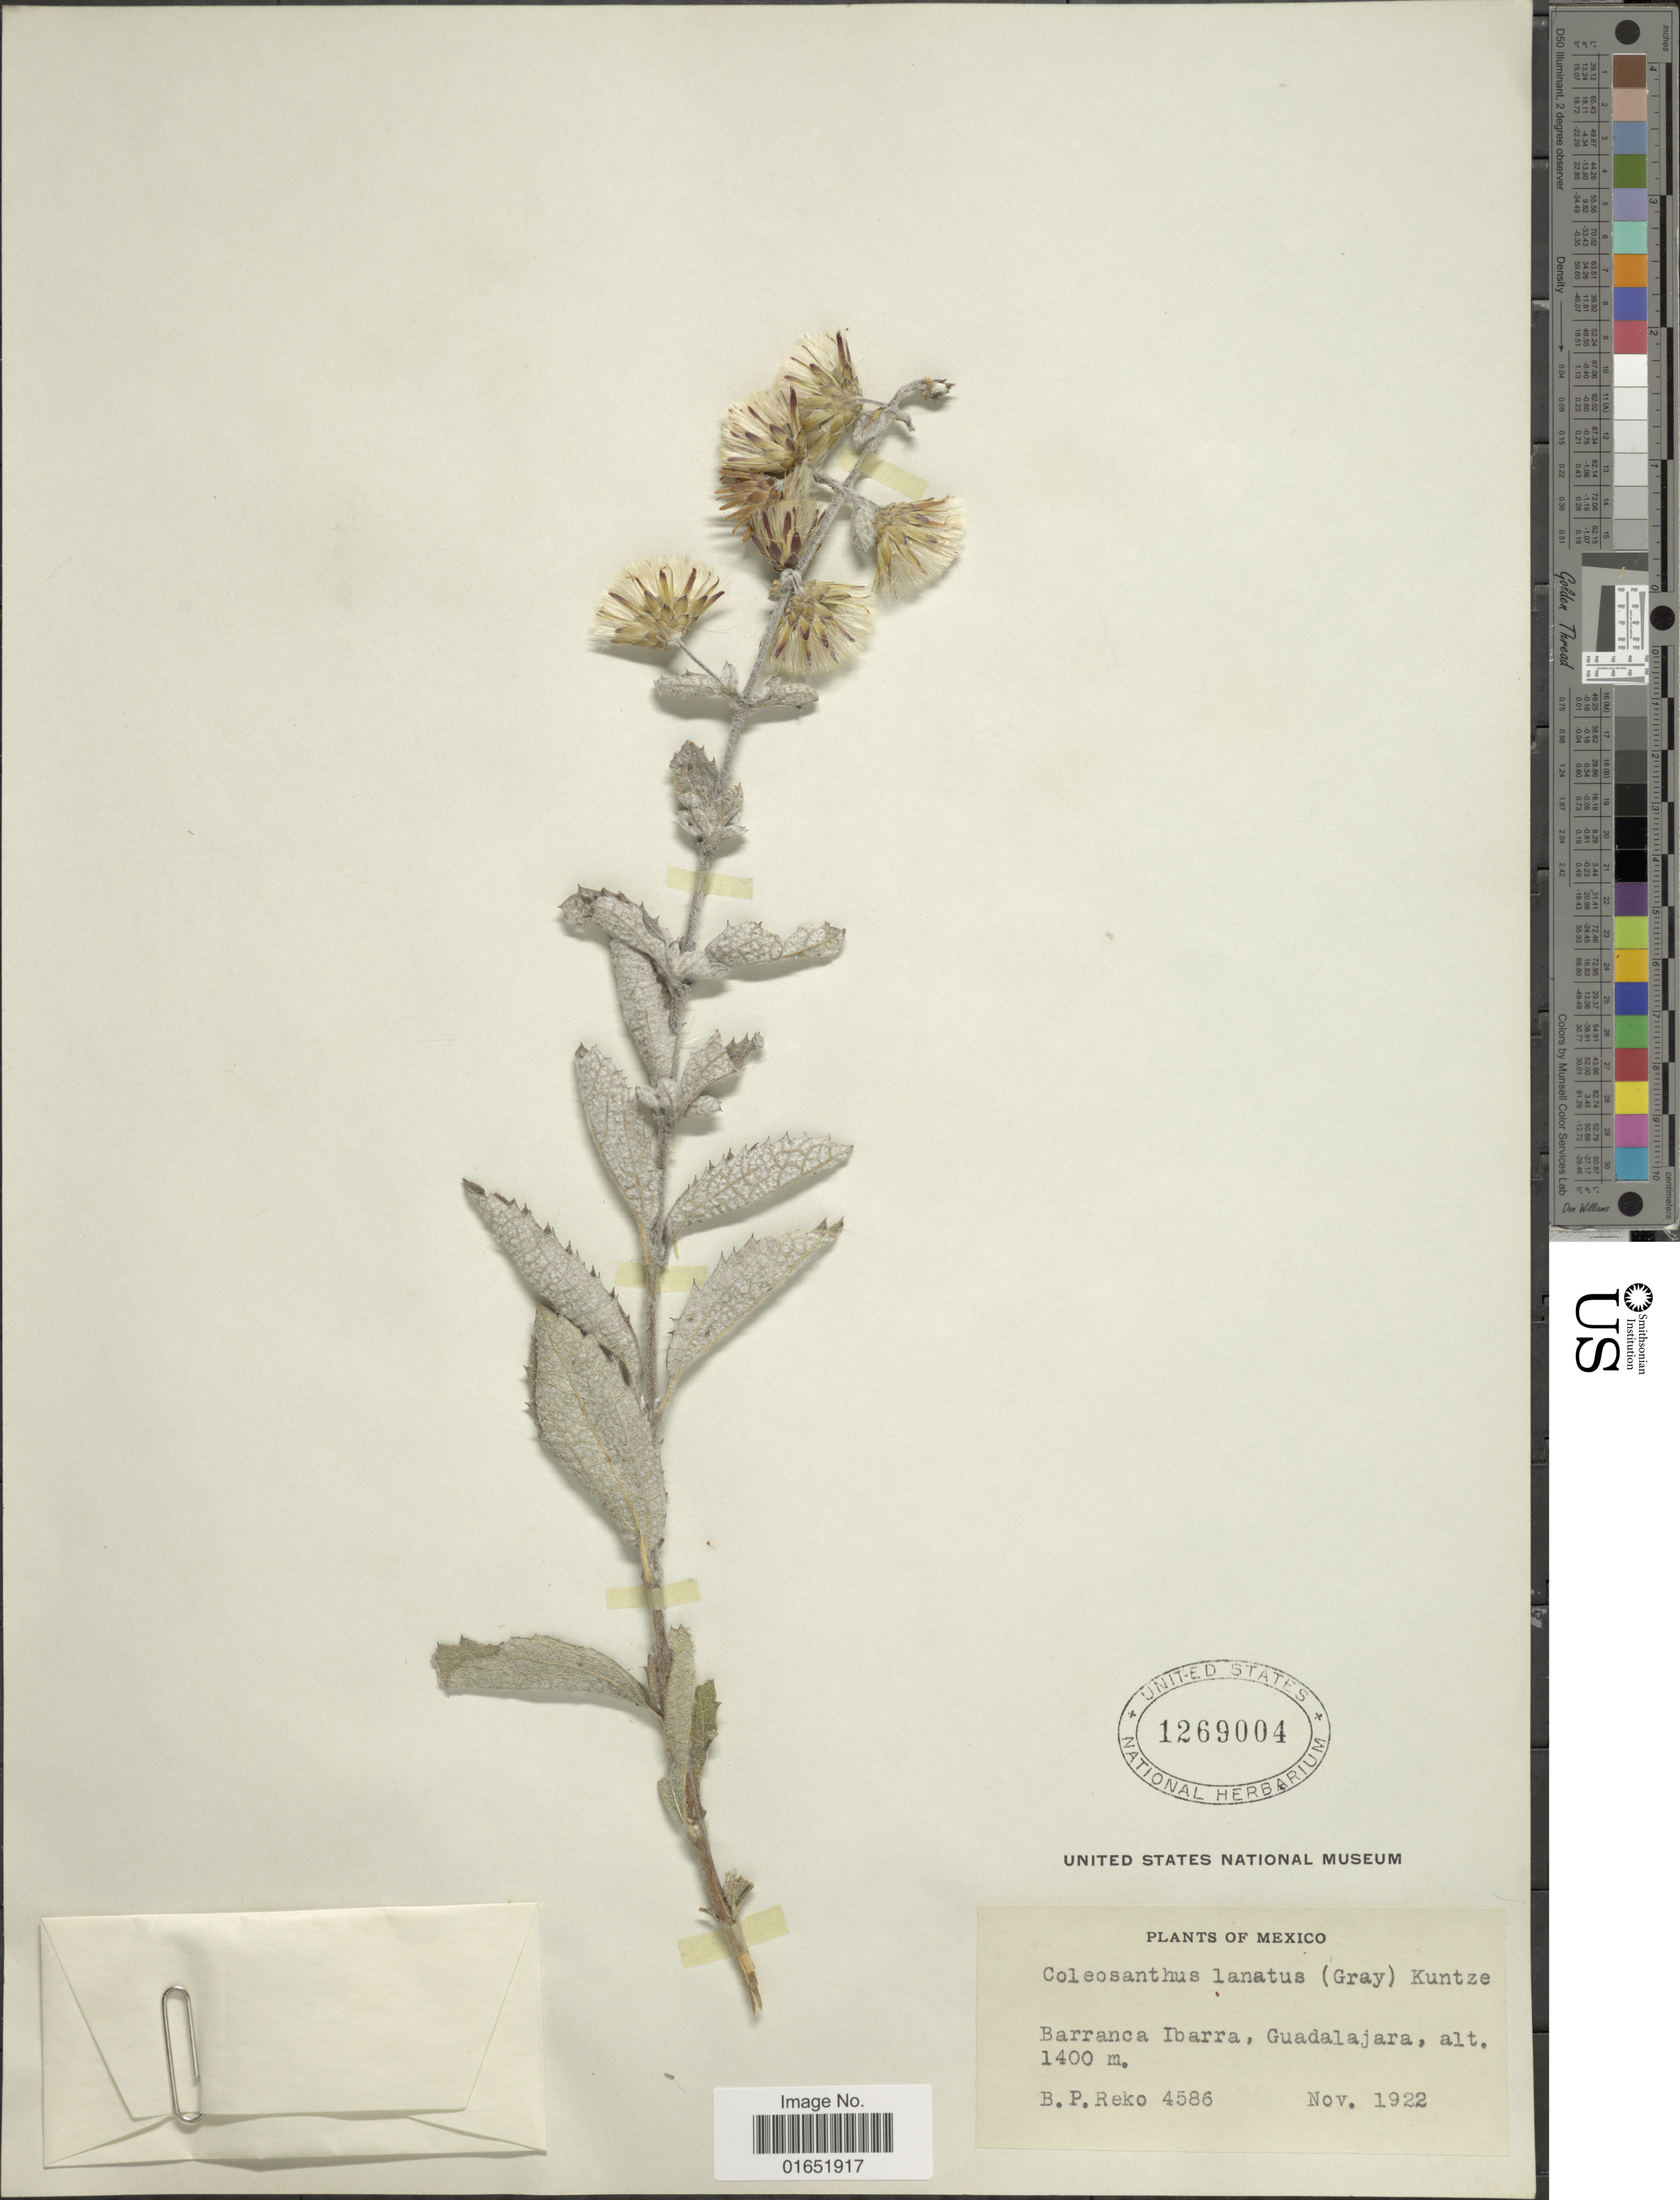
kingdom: Plantae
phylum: Tracheophyta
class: Magnoliopsida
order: Asterales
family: Asteraceae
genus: Brickellia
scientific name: Brickellia lanata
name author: (DC.) A. Gray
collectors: B. P. Reko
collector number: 4586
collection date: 1922-11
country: Mexico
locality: Barranca Ibarra, Guadalajara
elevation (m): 1400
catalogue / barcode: US 1269004